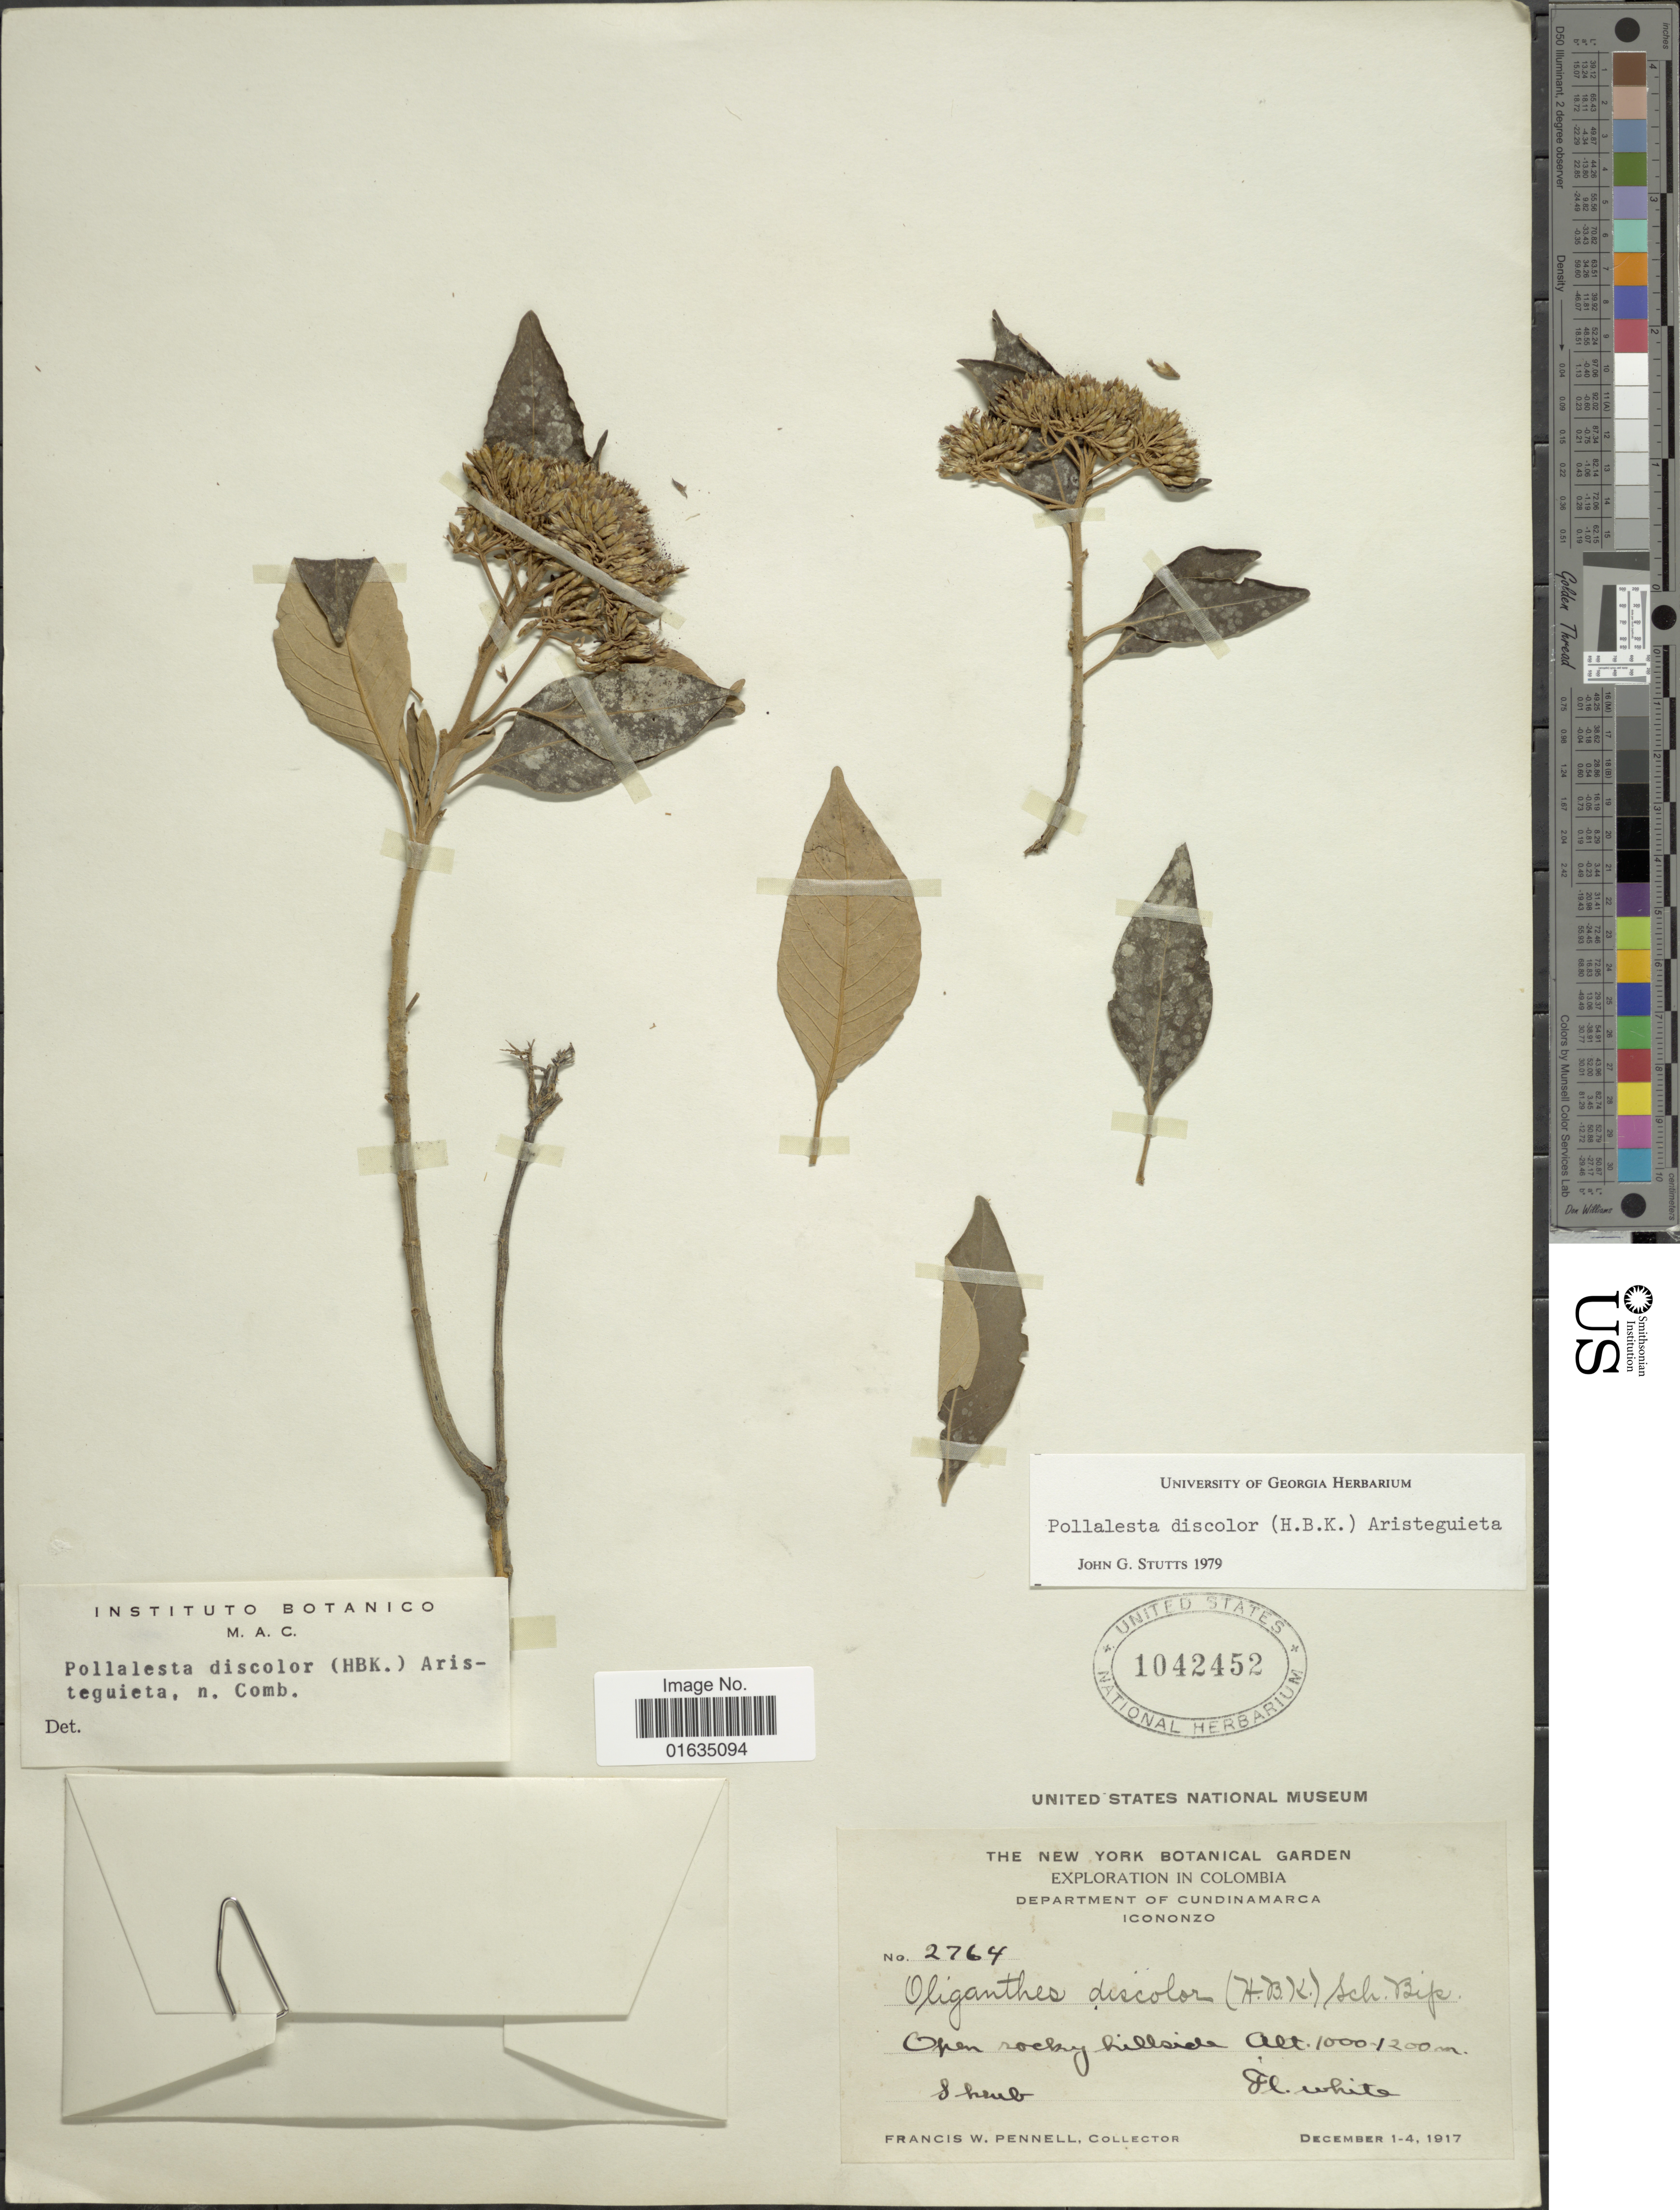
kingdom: Plantae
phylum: Tracheophyta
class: Magnoliopsida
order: Asterales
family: Asteraceae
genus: Pollalesta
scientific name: Pollalesta discolor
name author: (Kunth) Aristeg.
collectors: F. W. Pennell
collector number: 2764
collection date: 1917-12-01/1917-12-04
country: Colombia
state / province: Cundinamarca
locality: Department of Cundinamarca, Iconozo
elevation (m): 1000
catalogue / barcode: US 1042452